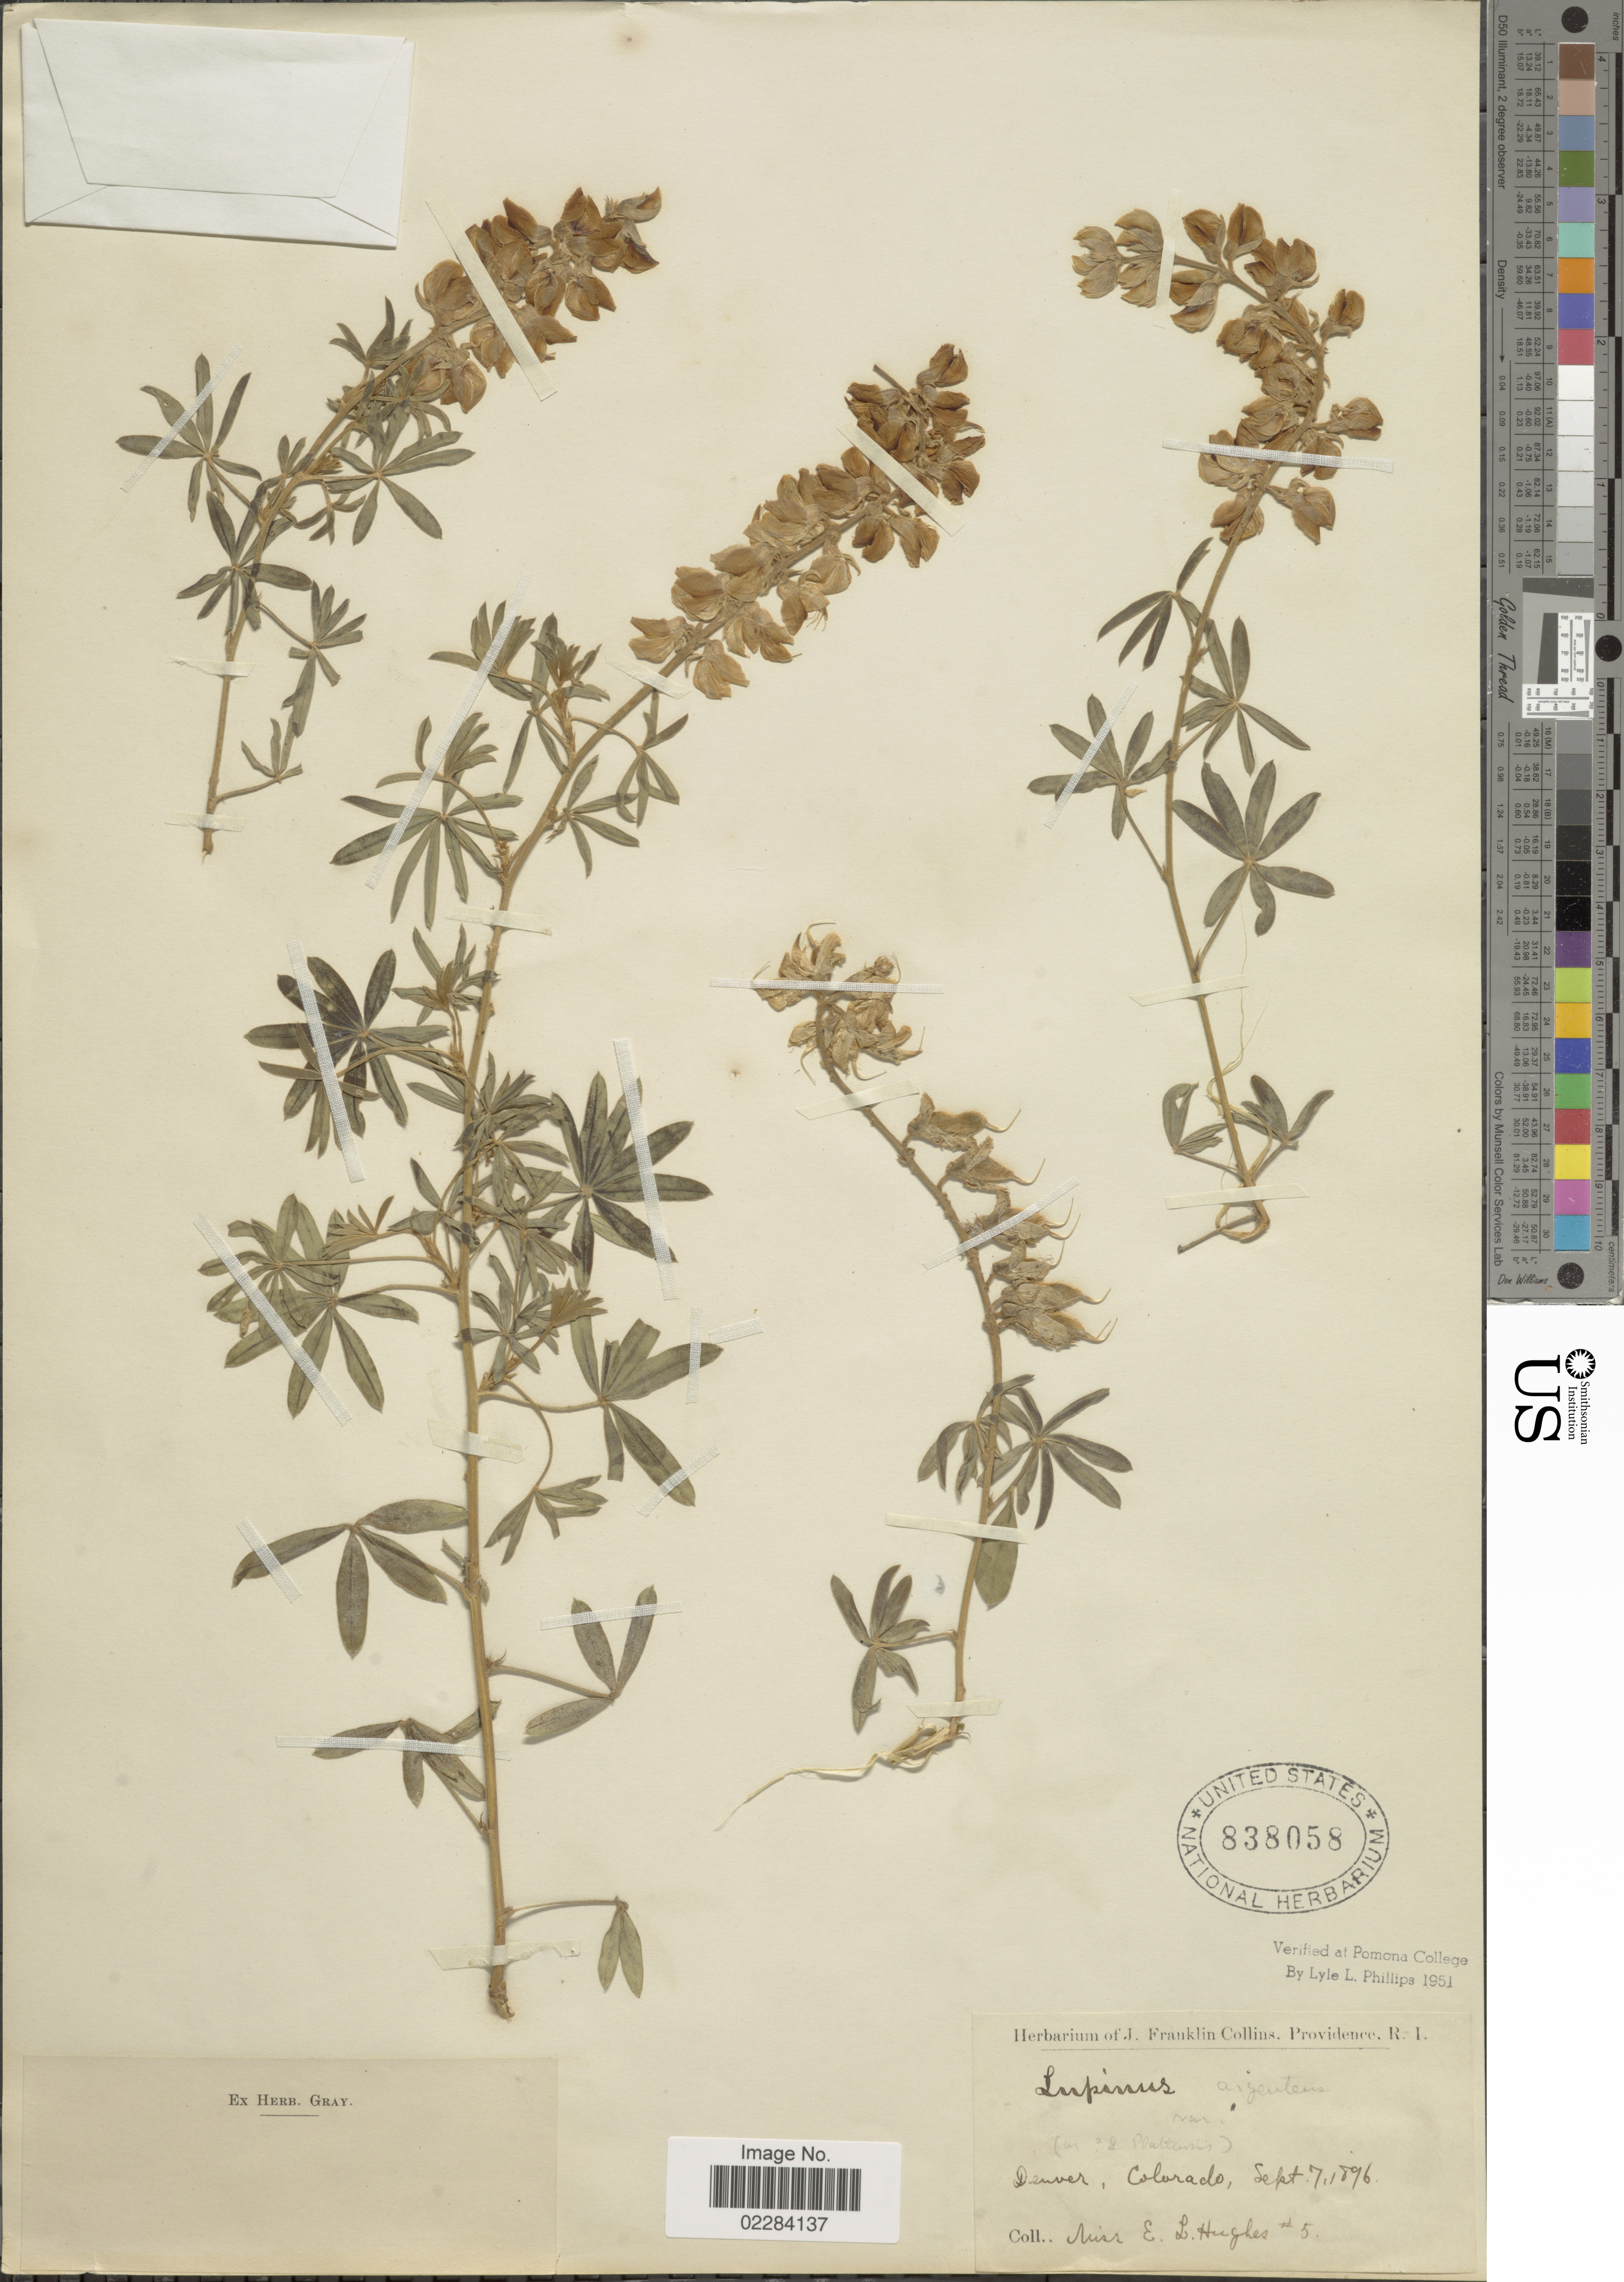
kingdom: Plantae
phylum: Tracheophyta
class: Magnoliopsida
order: Fabales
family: Fabaceae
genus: Lupinus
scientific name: Lupinus argenteus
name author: Pursh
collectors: E. Hughes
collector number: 5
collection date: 1896-09-07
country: United States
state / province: Colorado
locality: Denver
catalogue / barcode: US 838058